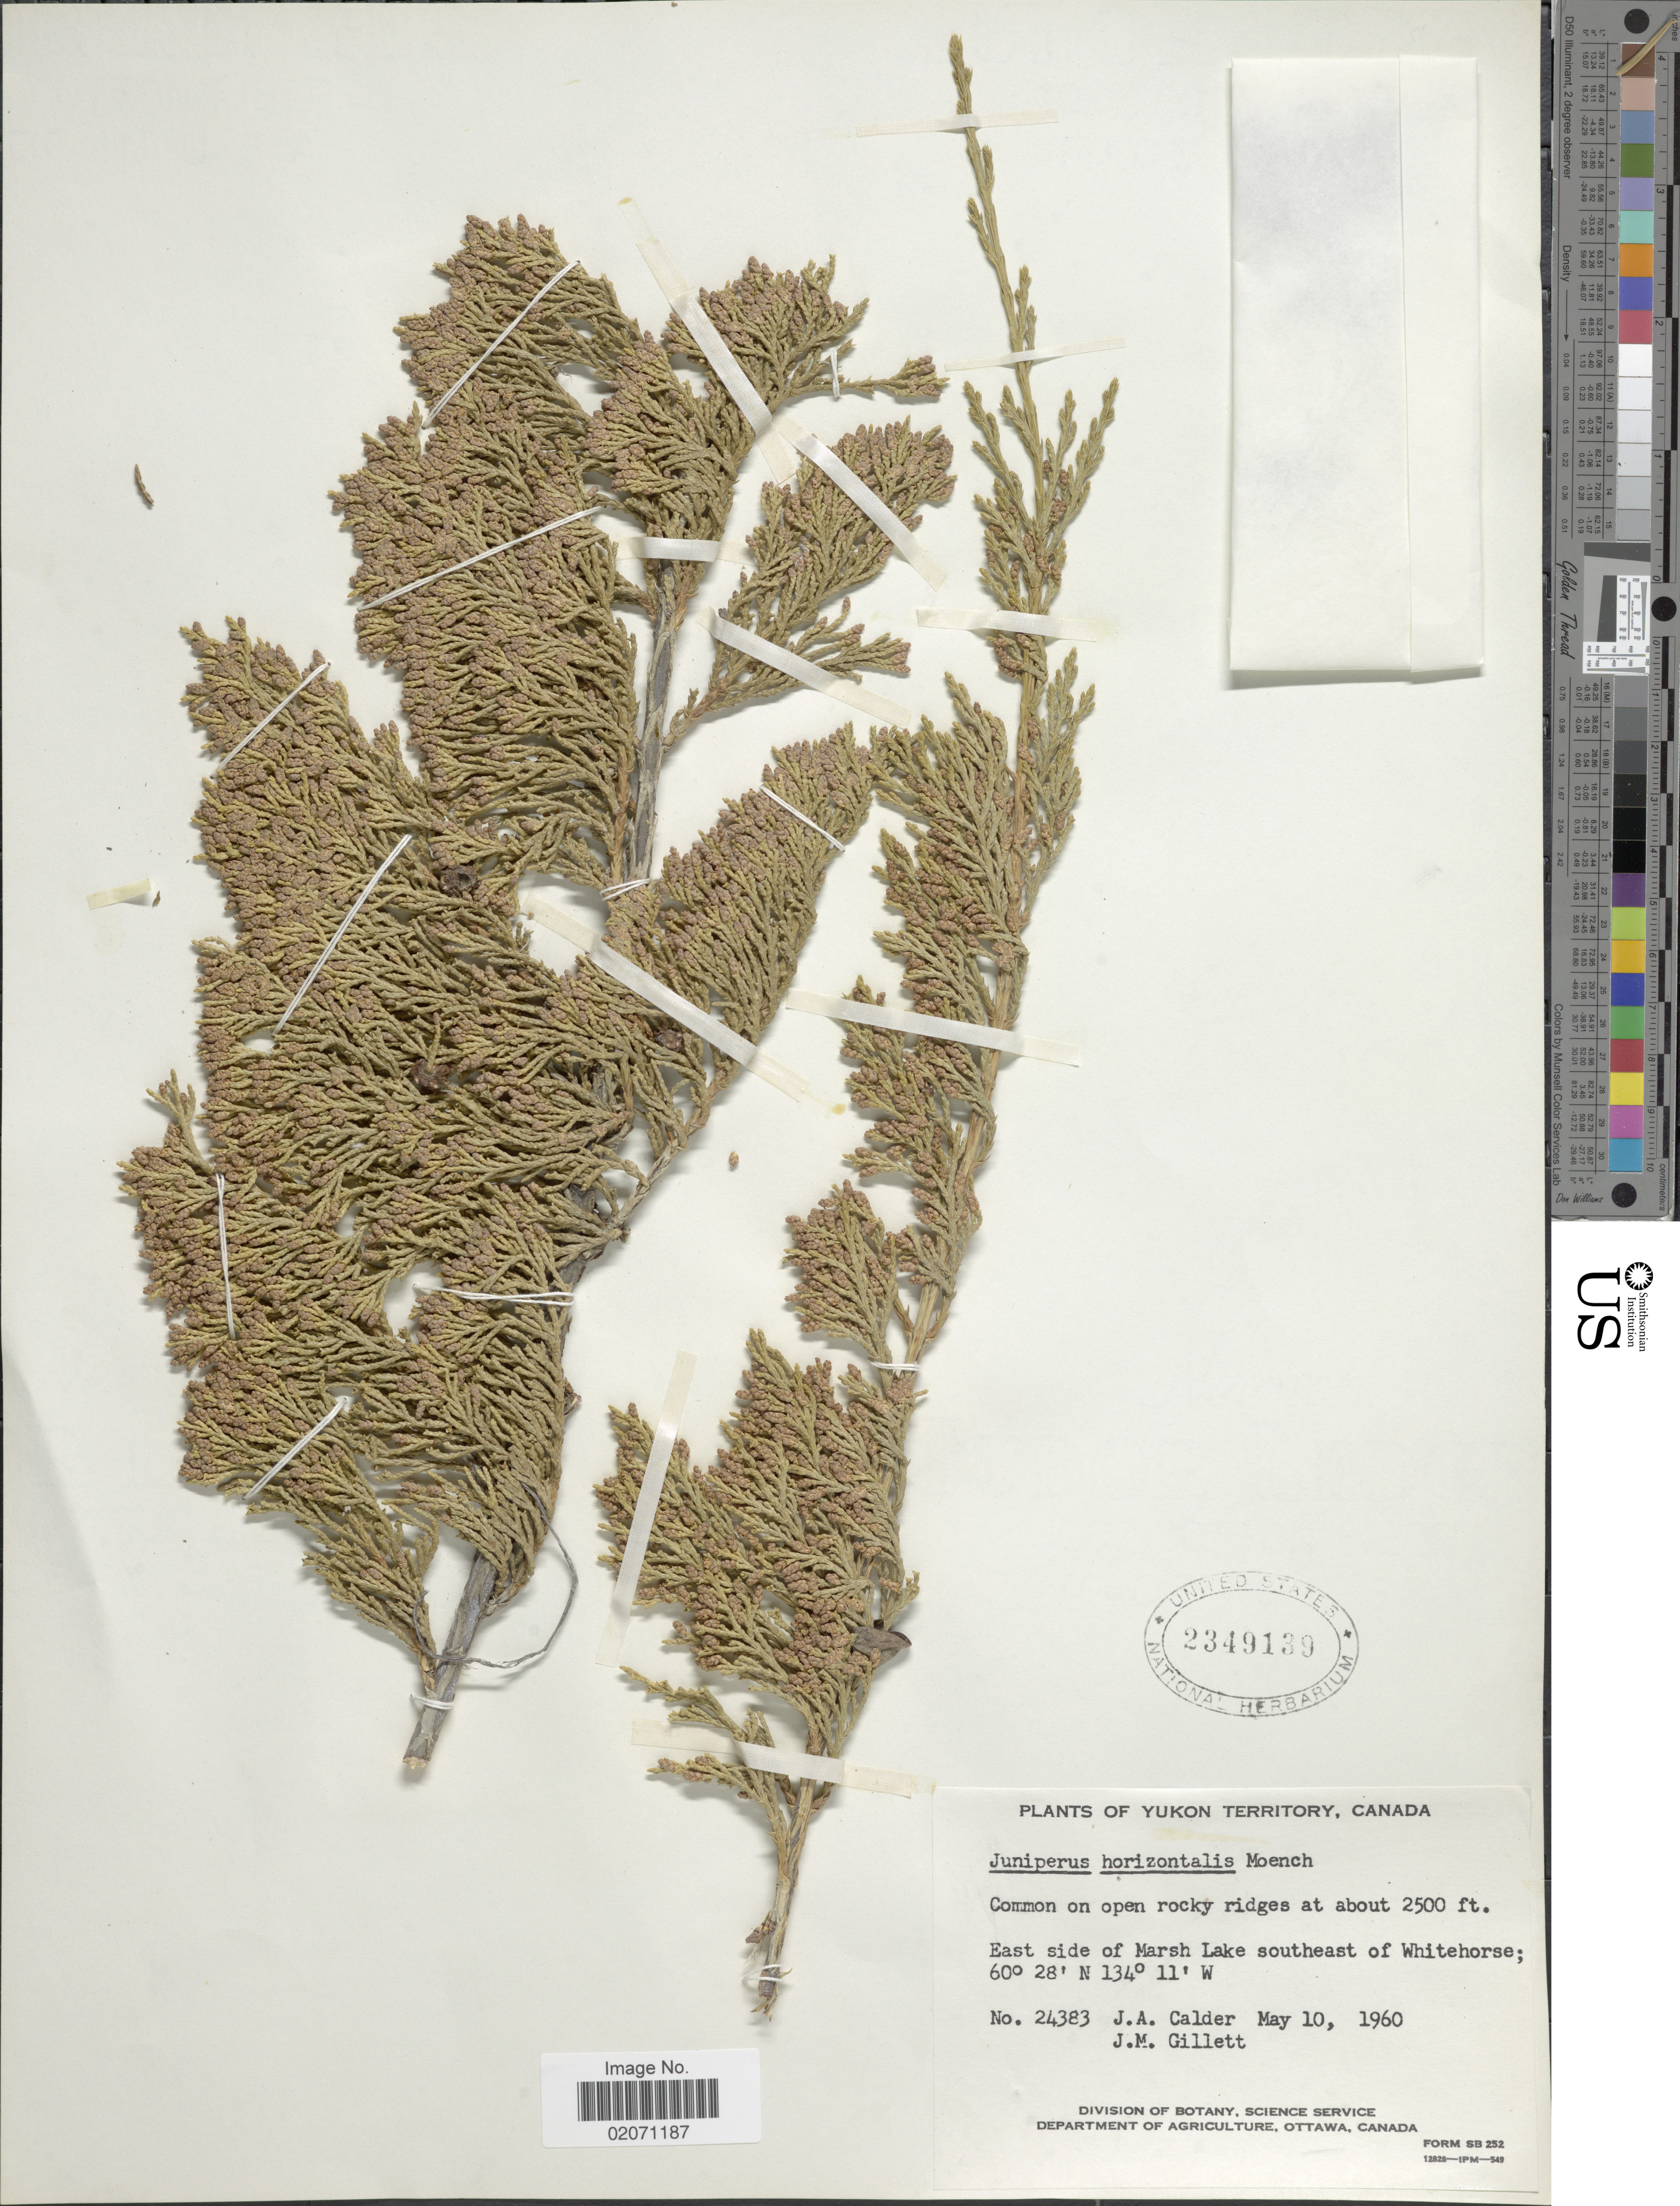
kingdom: Plantae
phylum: Tracheophyta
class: Pinopsida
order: Pinales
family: Cupressaceae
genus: Juniperus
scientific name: Juniperus horizontalis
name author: Moench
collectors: J. A. Calder & J. M. Gillett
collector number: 24383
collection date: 1960-05-10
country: Canada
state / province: Yukon Territory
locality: East side of Marsh Lake southeast of Whitehorse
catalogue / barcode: US 2349139